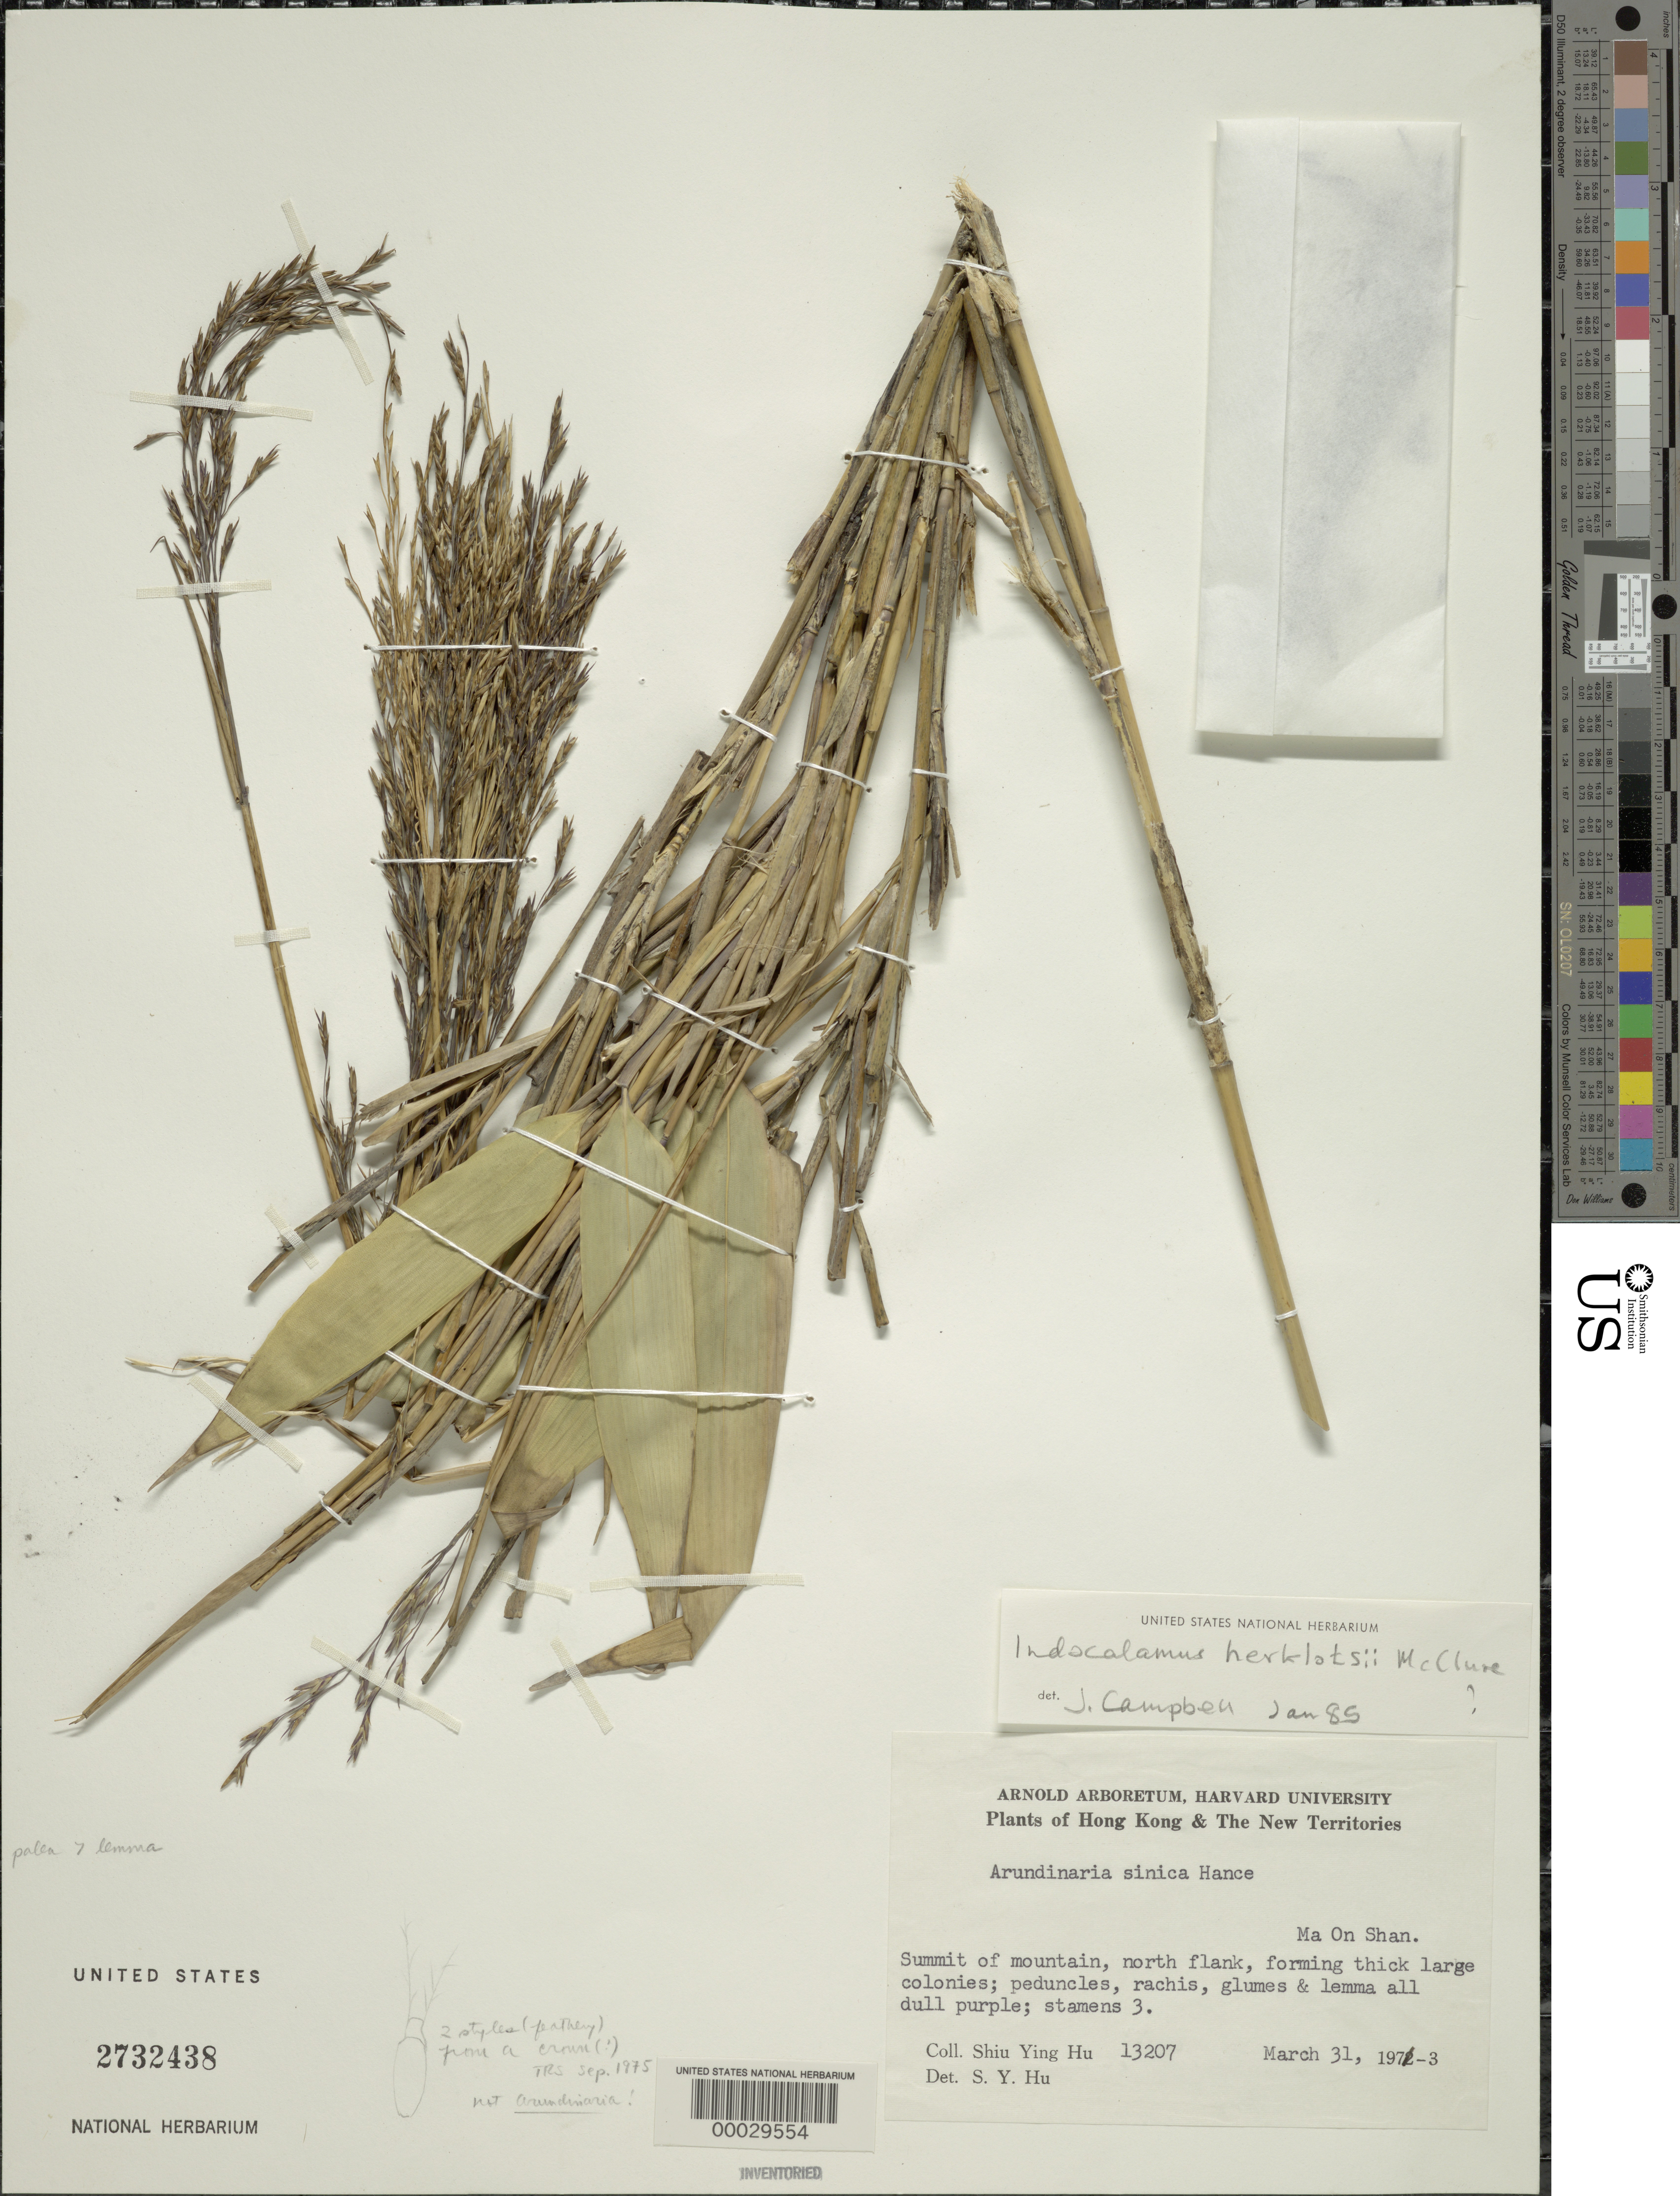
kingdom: Plantae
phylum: Tracheophyta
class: Liliopsida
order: Poales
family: Poaceae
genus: Indocalamus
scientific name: Indocalamus herklotsii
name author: McClure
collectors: S. Y. Hu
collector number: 13207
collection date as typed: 31 Mar 1973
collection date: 1973-03-31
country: China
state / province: Hong Kong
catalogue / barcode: US 2732438